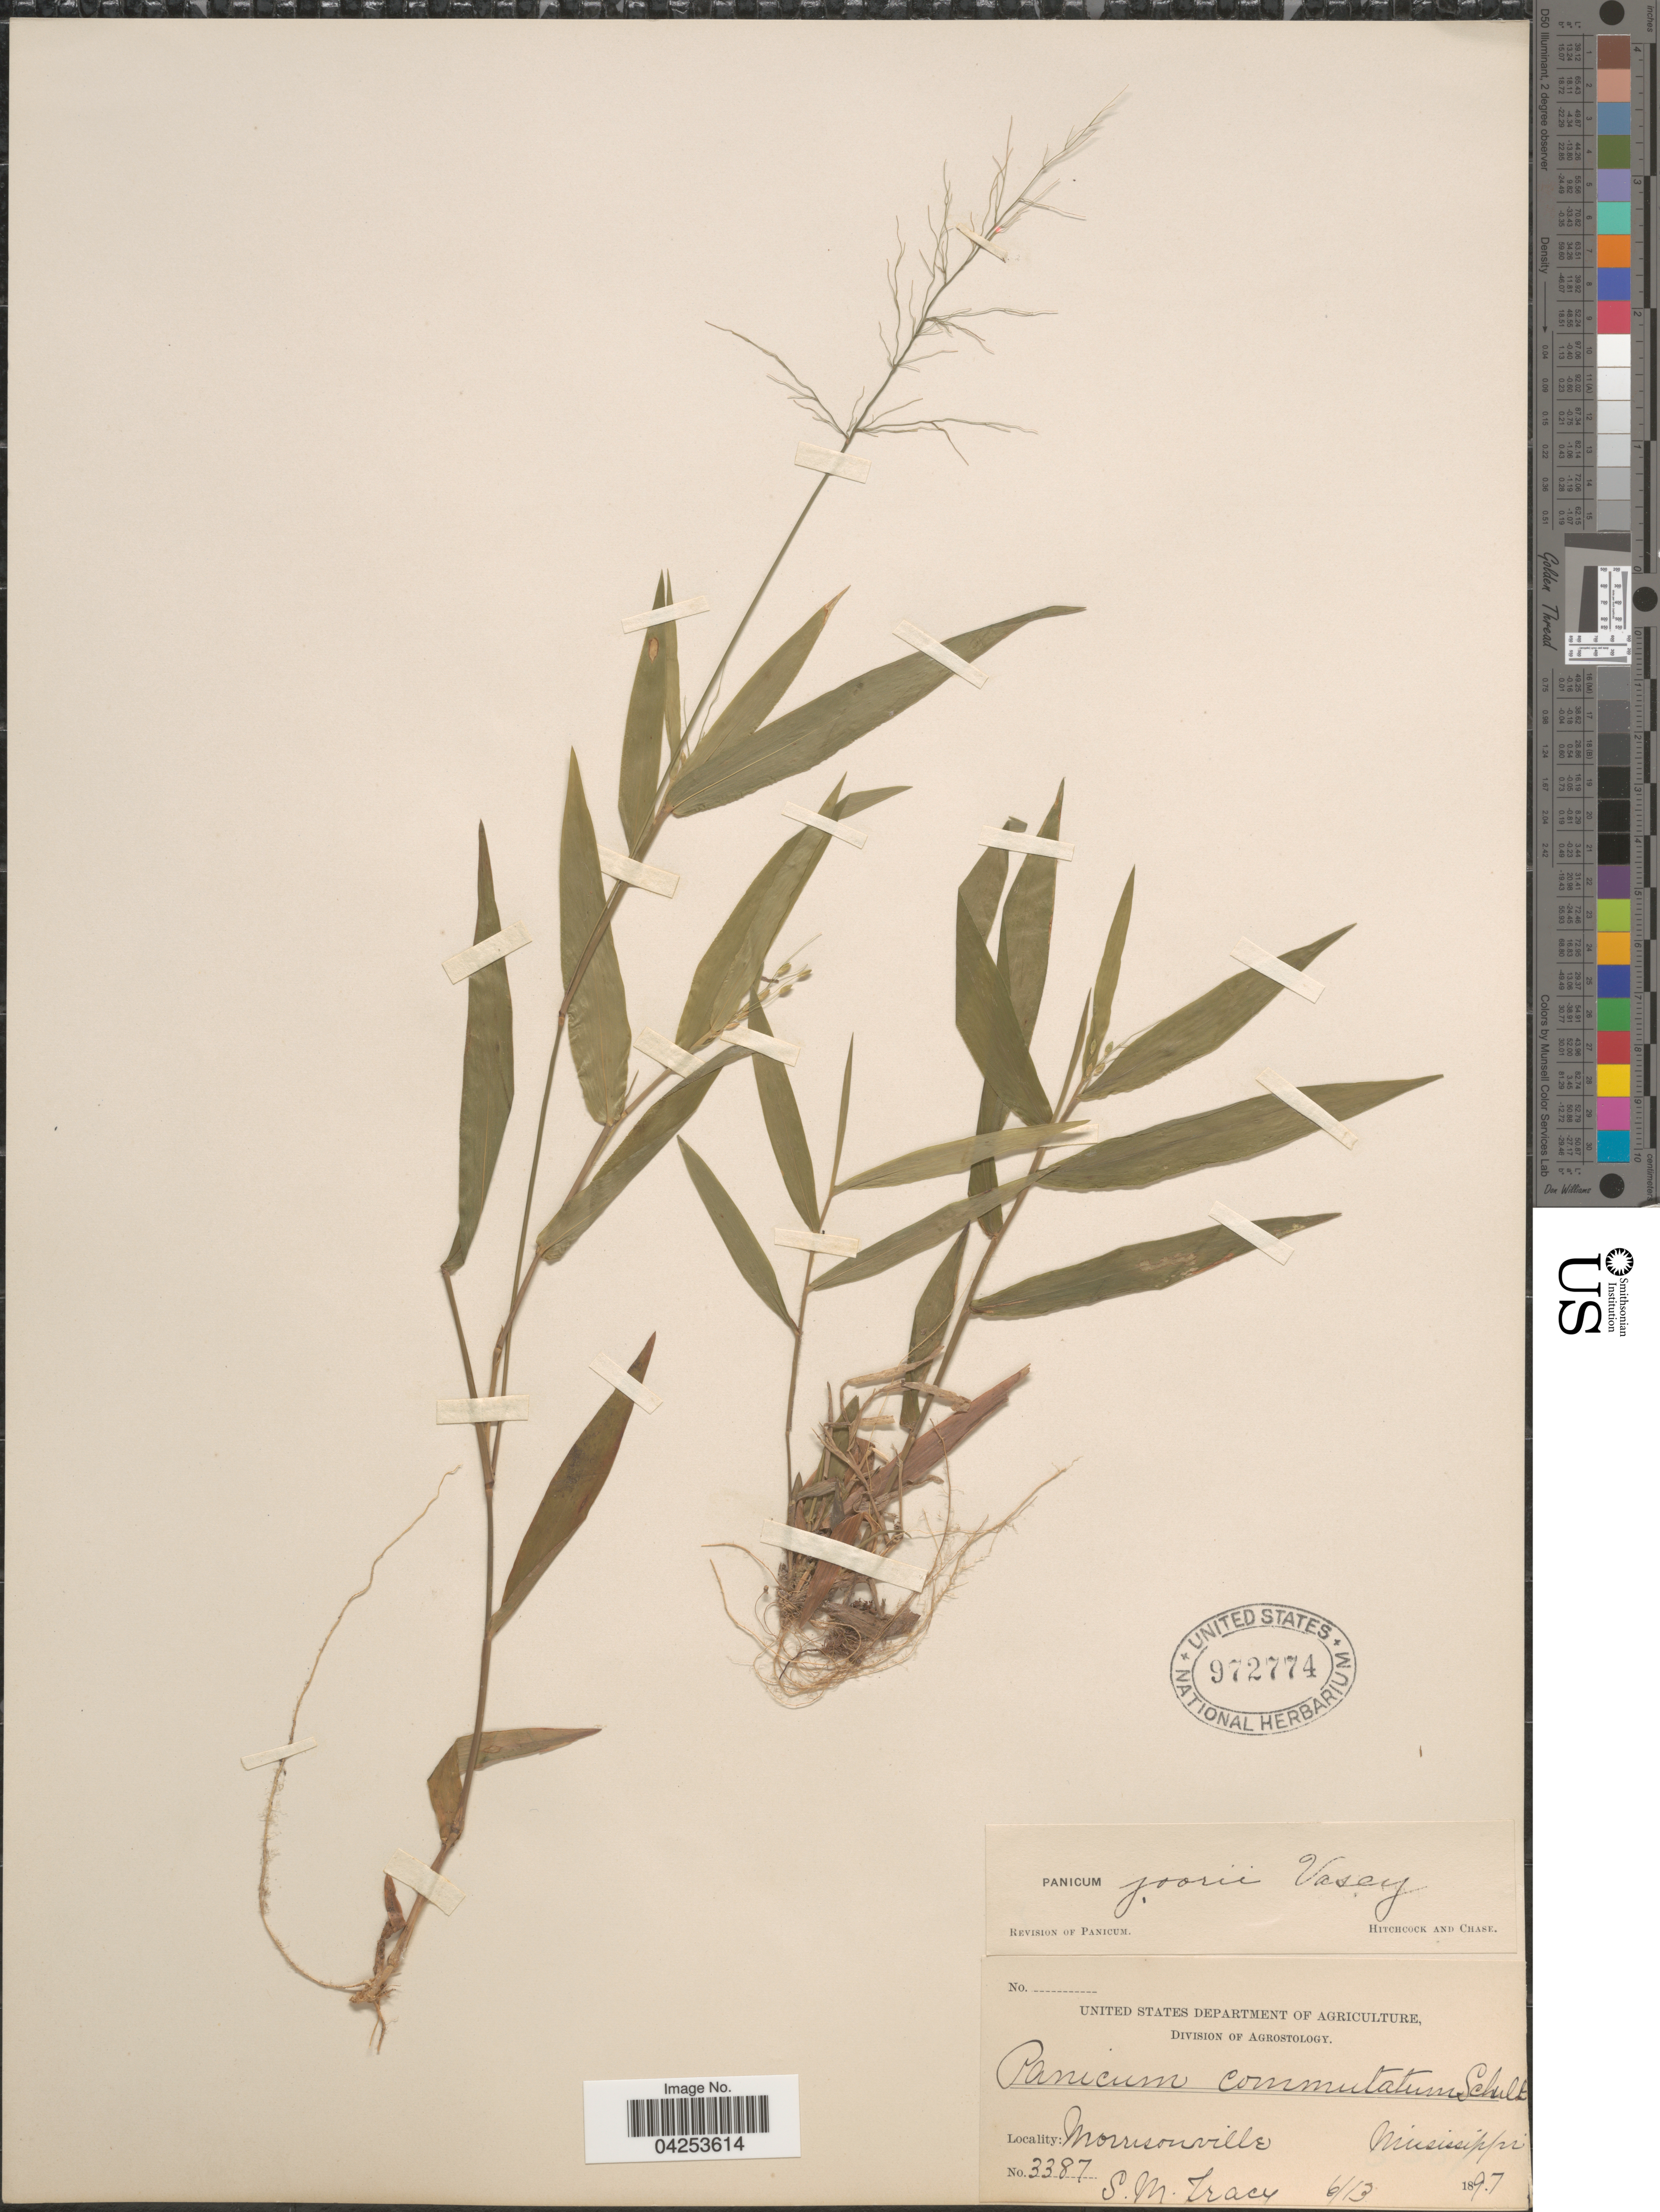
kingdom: Plantae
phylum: Tracheophyta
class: Liliopsida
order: Poales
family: Poaceae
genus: Dichanthelium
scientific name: Dichanthelium commutatum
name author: (Schult.) Gould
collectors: S. M. Tracy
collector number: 3387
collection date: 1897-06-13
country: United States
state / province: Mississippi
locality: Morrisonville.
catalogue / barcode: US 972774